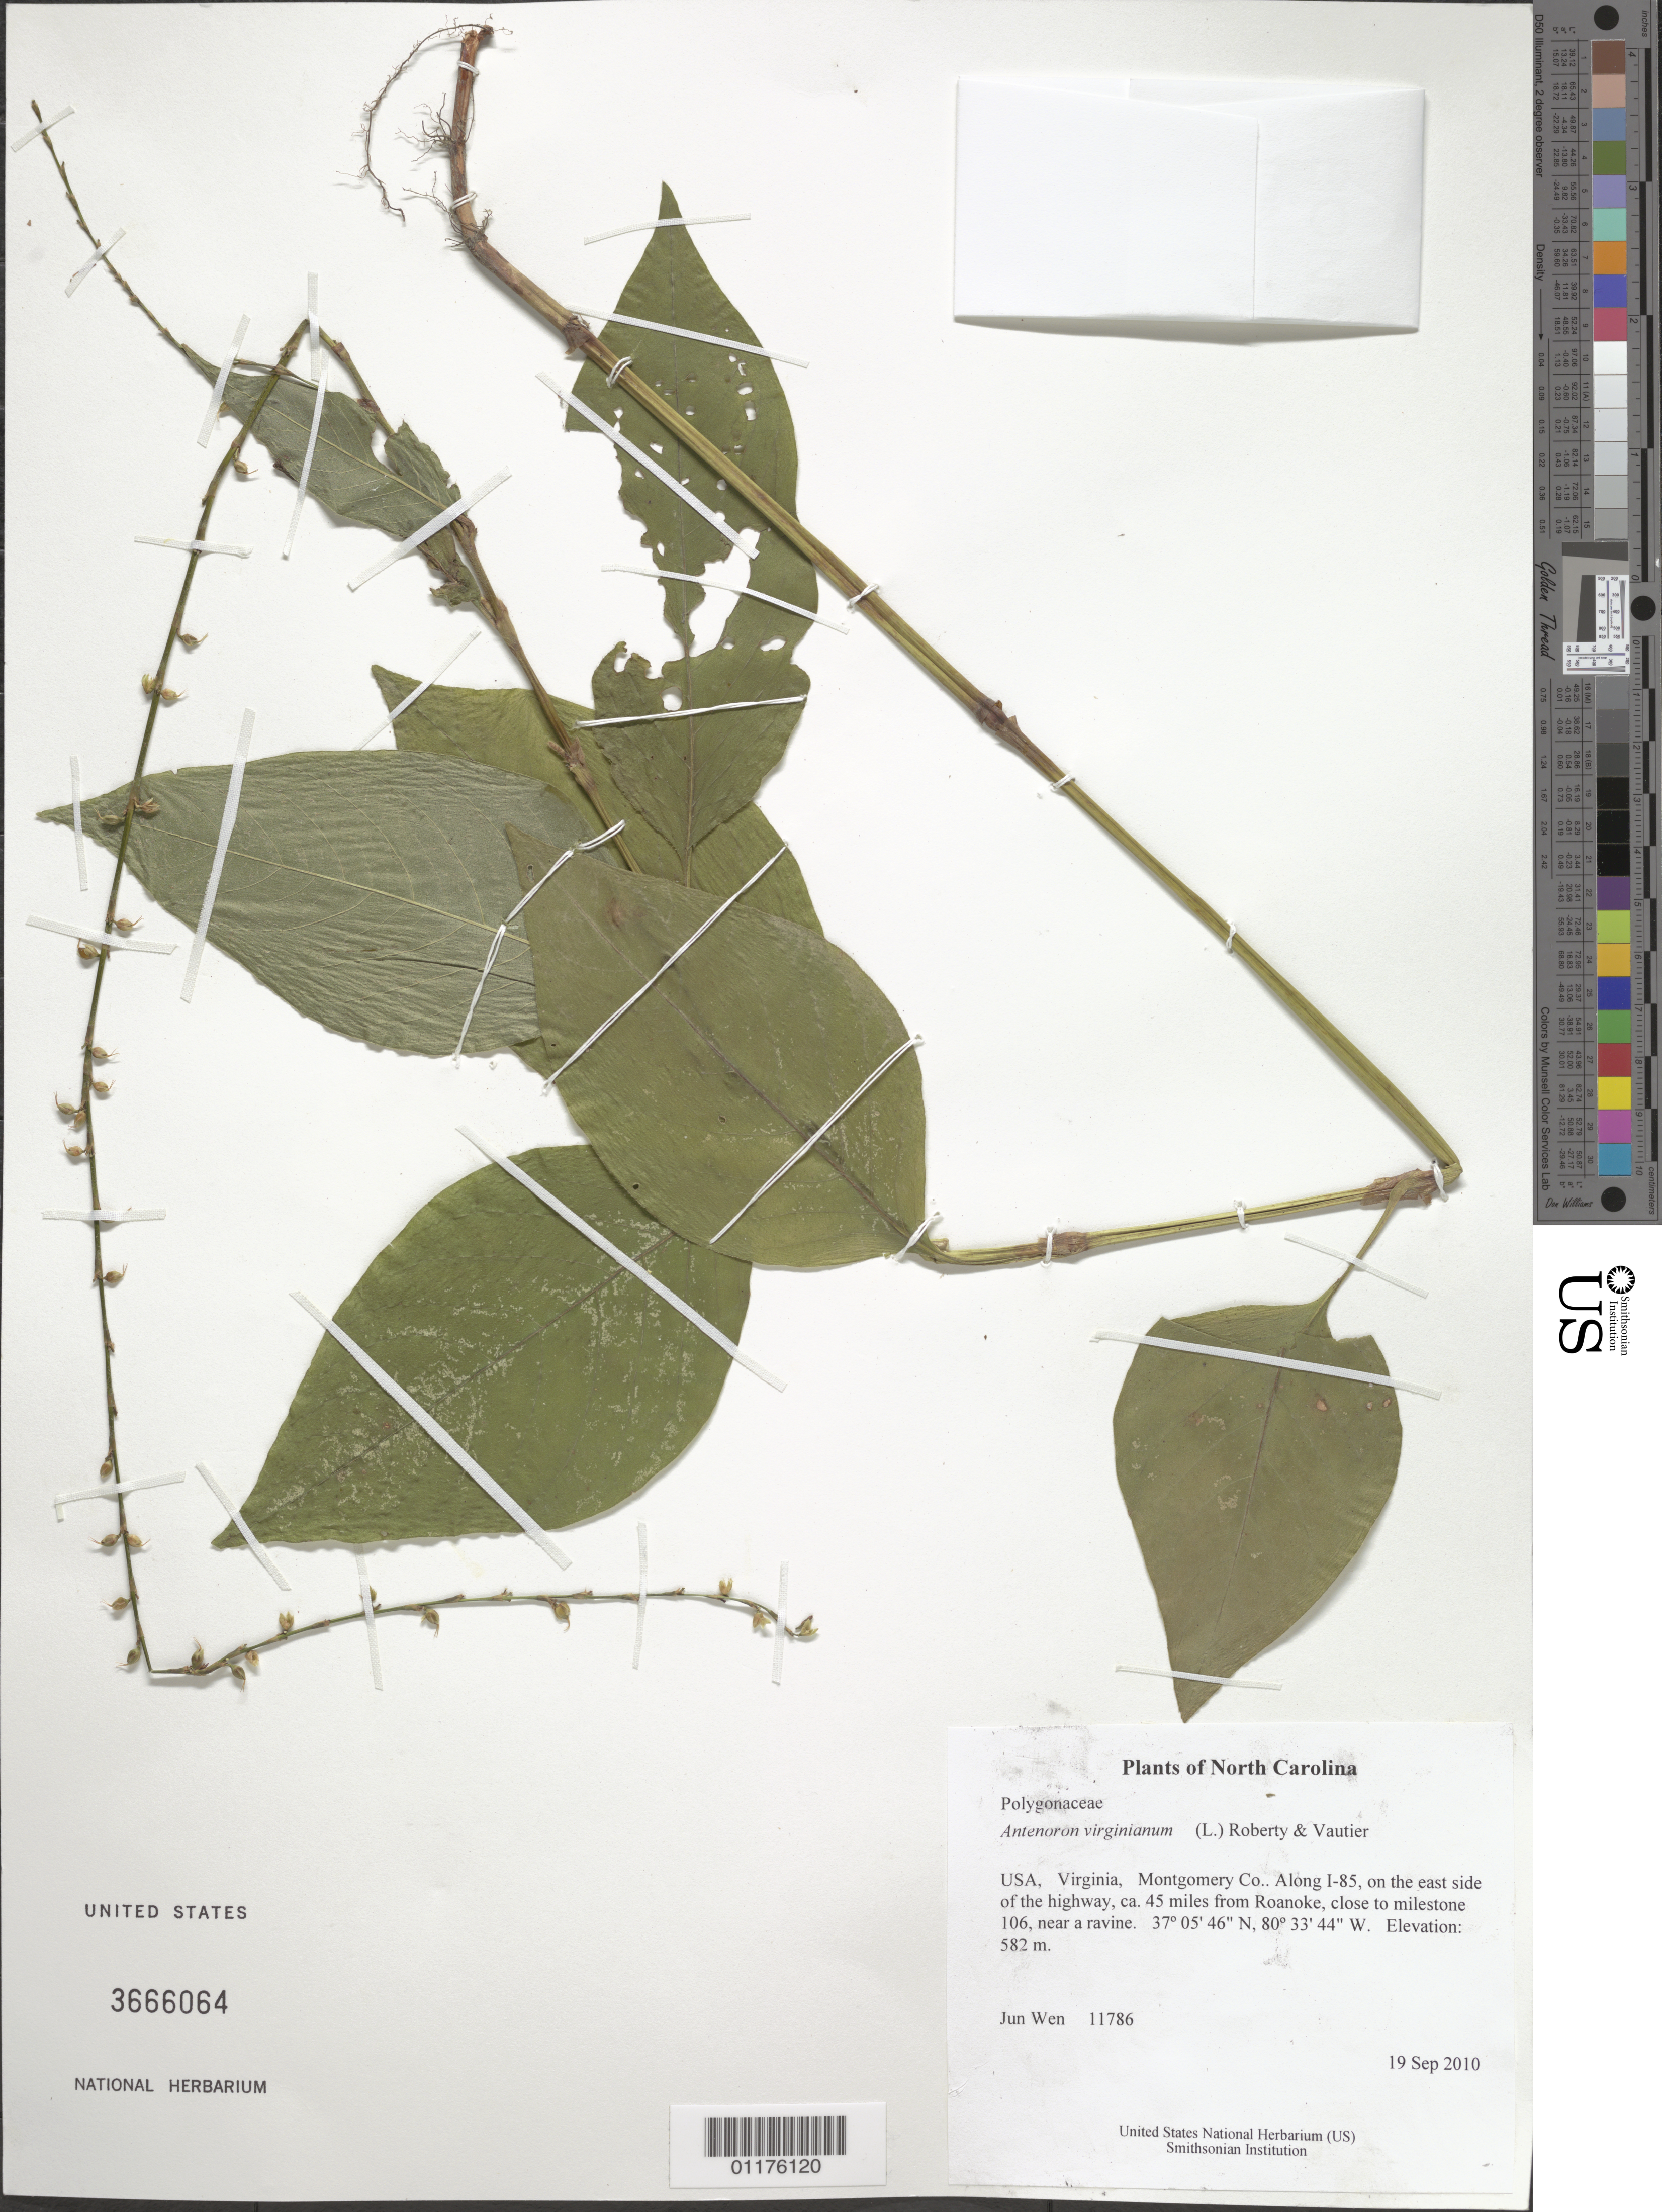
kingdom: Plantae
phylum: Tracheophyta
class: Magnoliopsida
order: Caryophyllales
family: Polygonaceae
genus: Persicaria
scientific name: Persicaria virginiana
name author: (L.) Gaertn.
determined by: Atha, D. E.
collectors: J. Wen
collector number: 11786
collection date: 2010-09-19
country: United States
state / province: Virginia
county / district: Montgomery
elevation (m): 582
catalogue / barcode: US 3666064